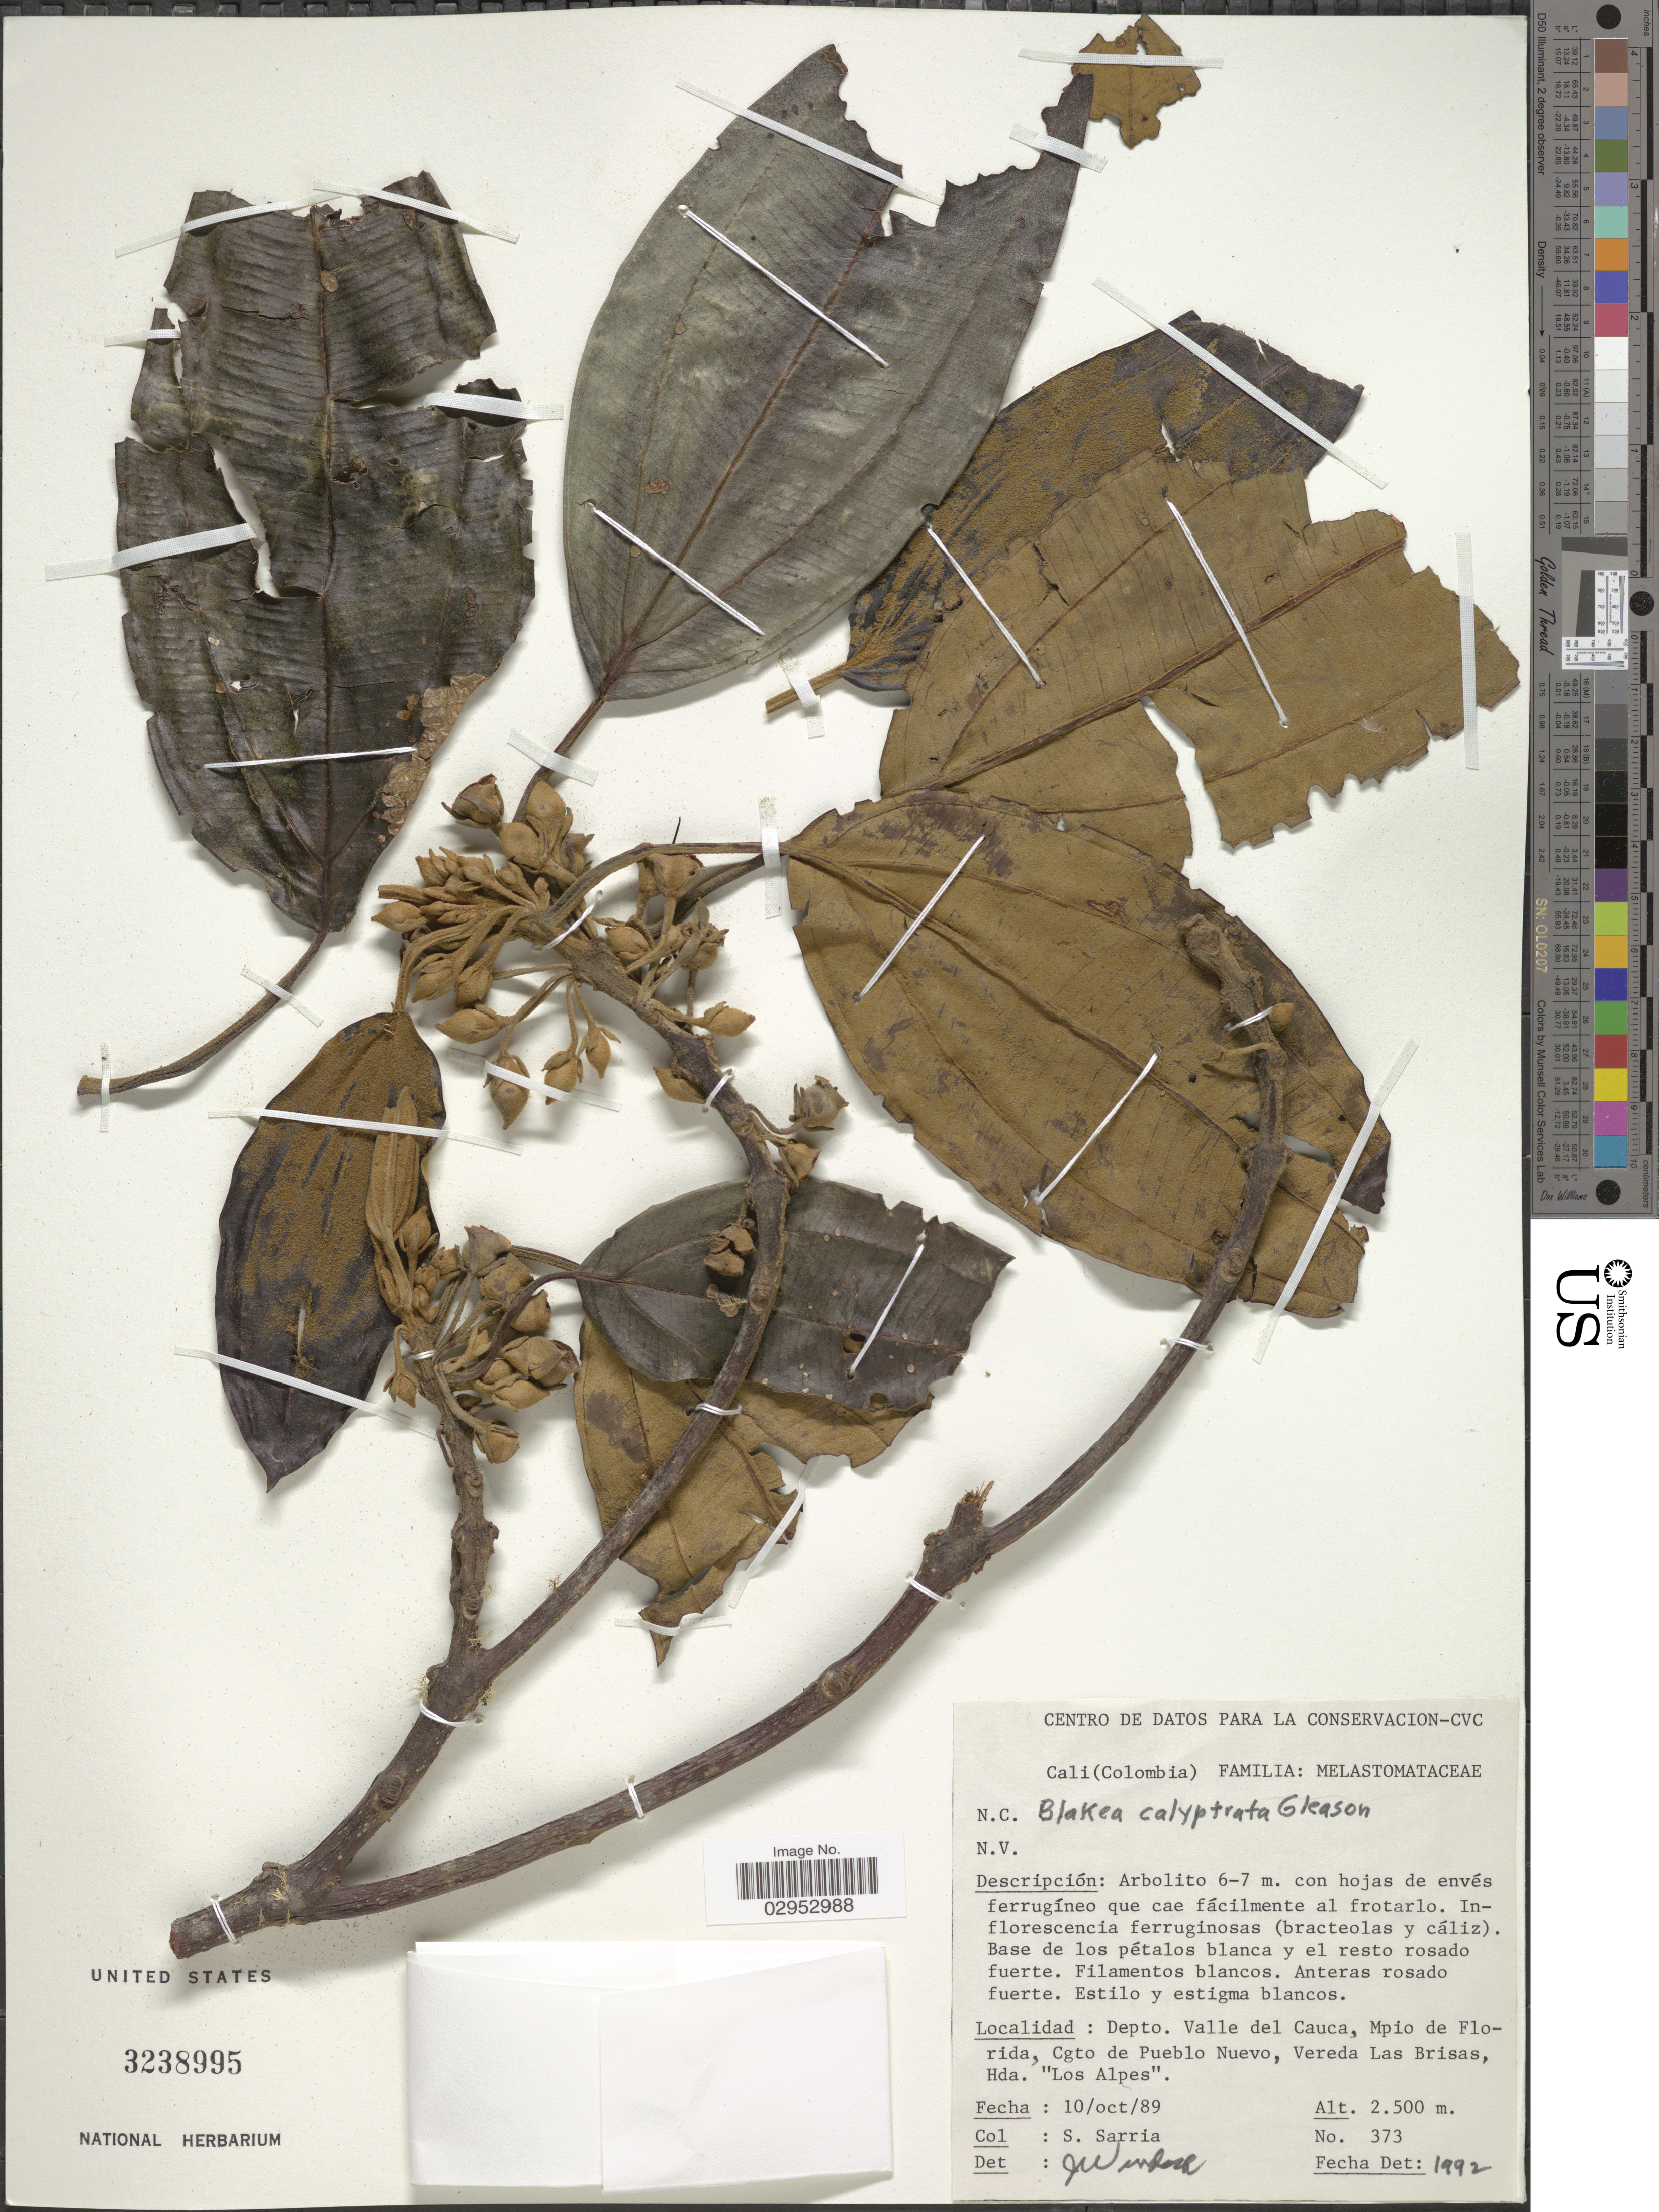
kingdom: Plantae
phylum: Tracheophyta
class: Magnoliopsida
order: Myrtales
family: Melastomataceae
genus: Blakea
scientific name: Blakea calyptrata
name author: Gleason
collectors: S. Sarria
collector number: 373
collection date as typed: Transcribed d/m/y: 10/10/89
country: Colombia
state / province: Valle del Cauca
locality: Depto. Valle del Cauca, Mpio de Florida, Cgto de Pueblo Nuevo, Vereda Las Brisas, Hda. "Los Alpes".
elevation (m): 2500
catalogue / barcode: US 3238995